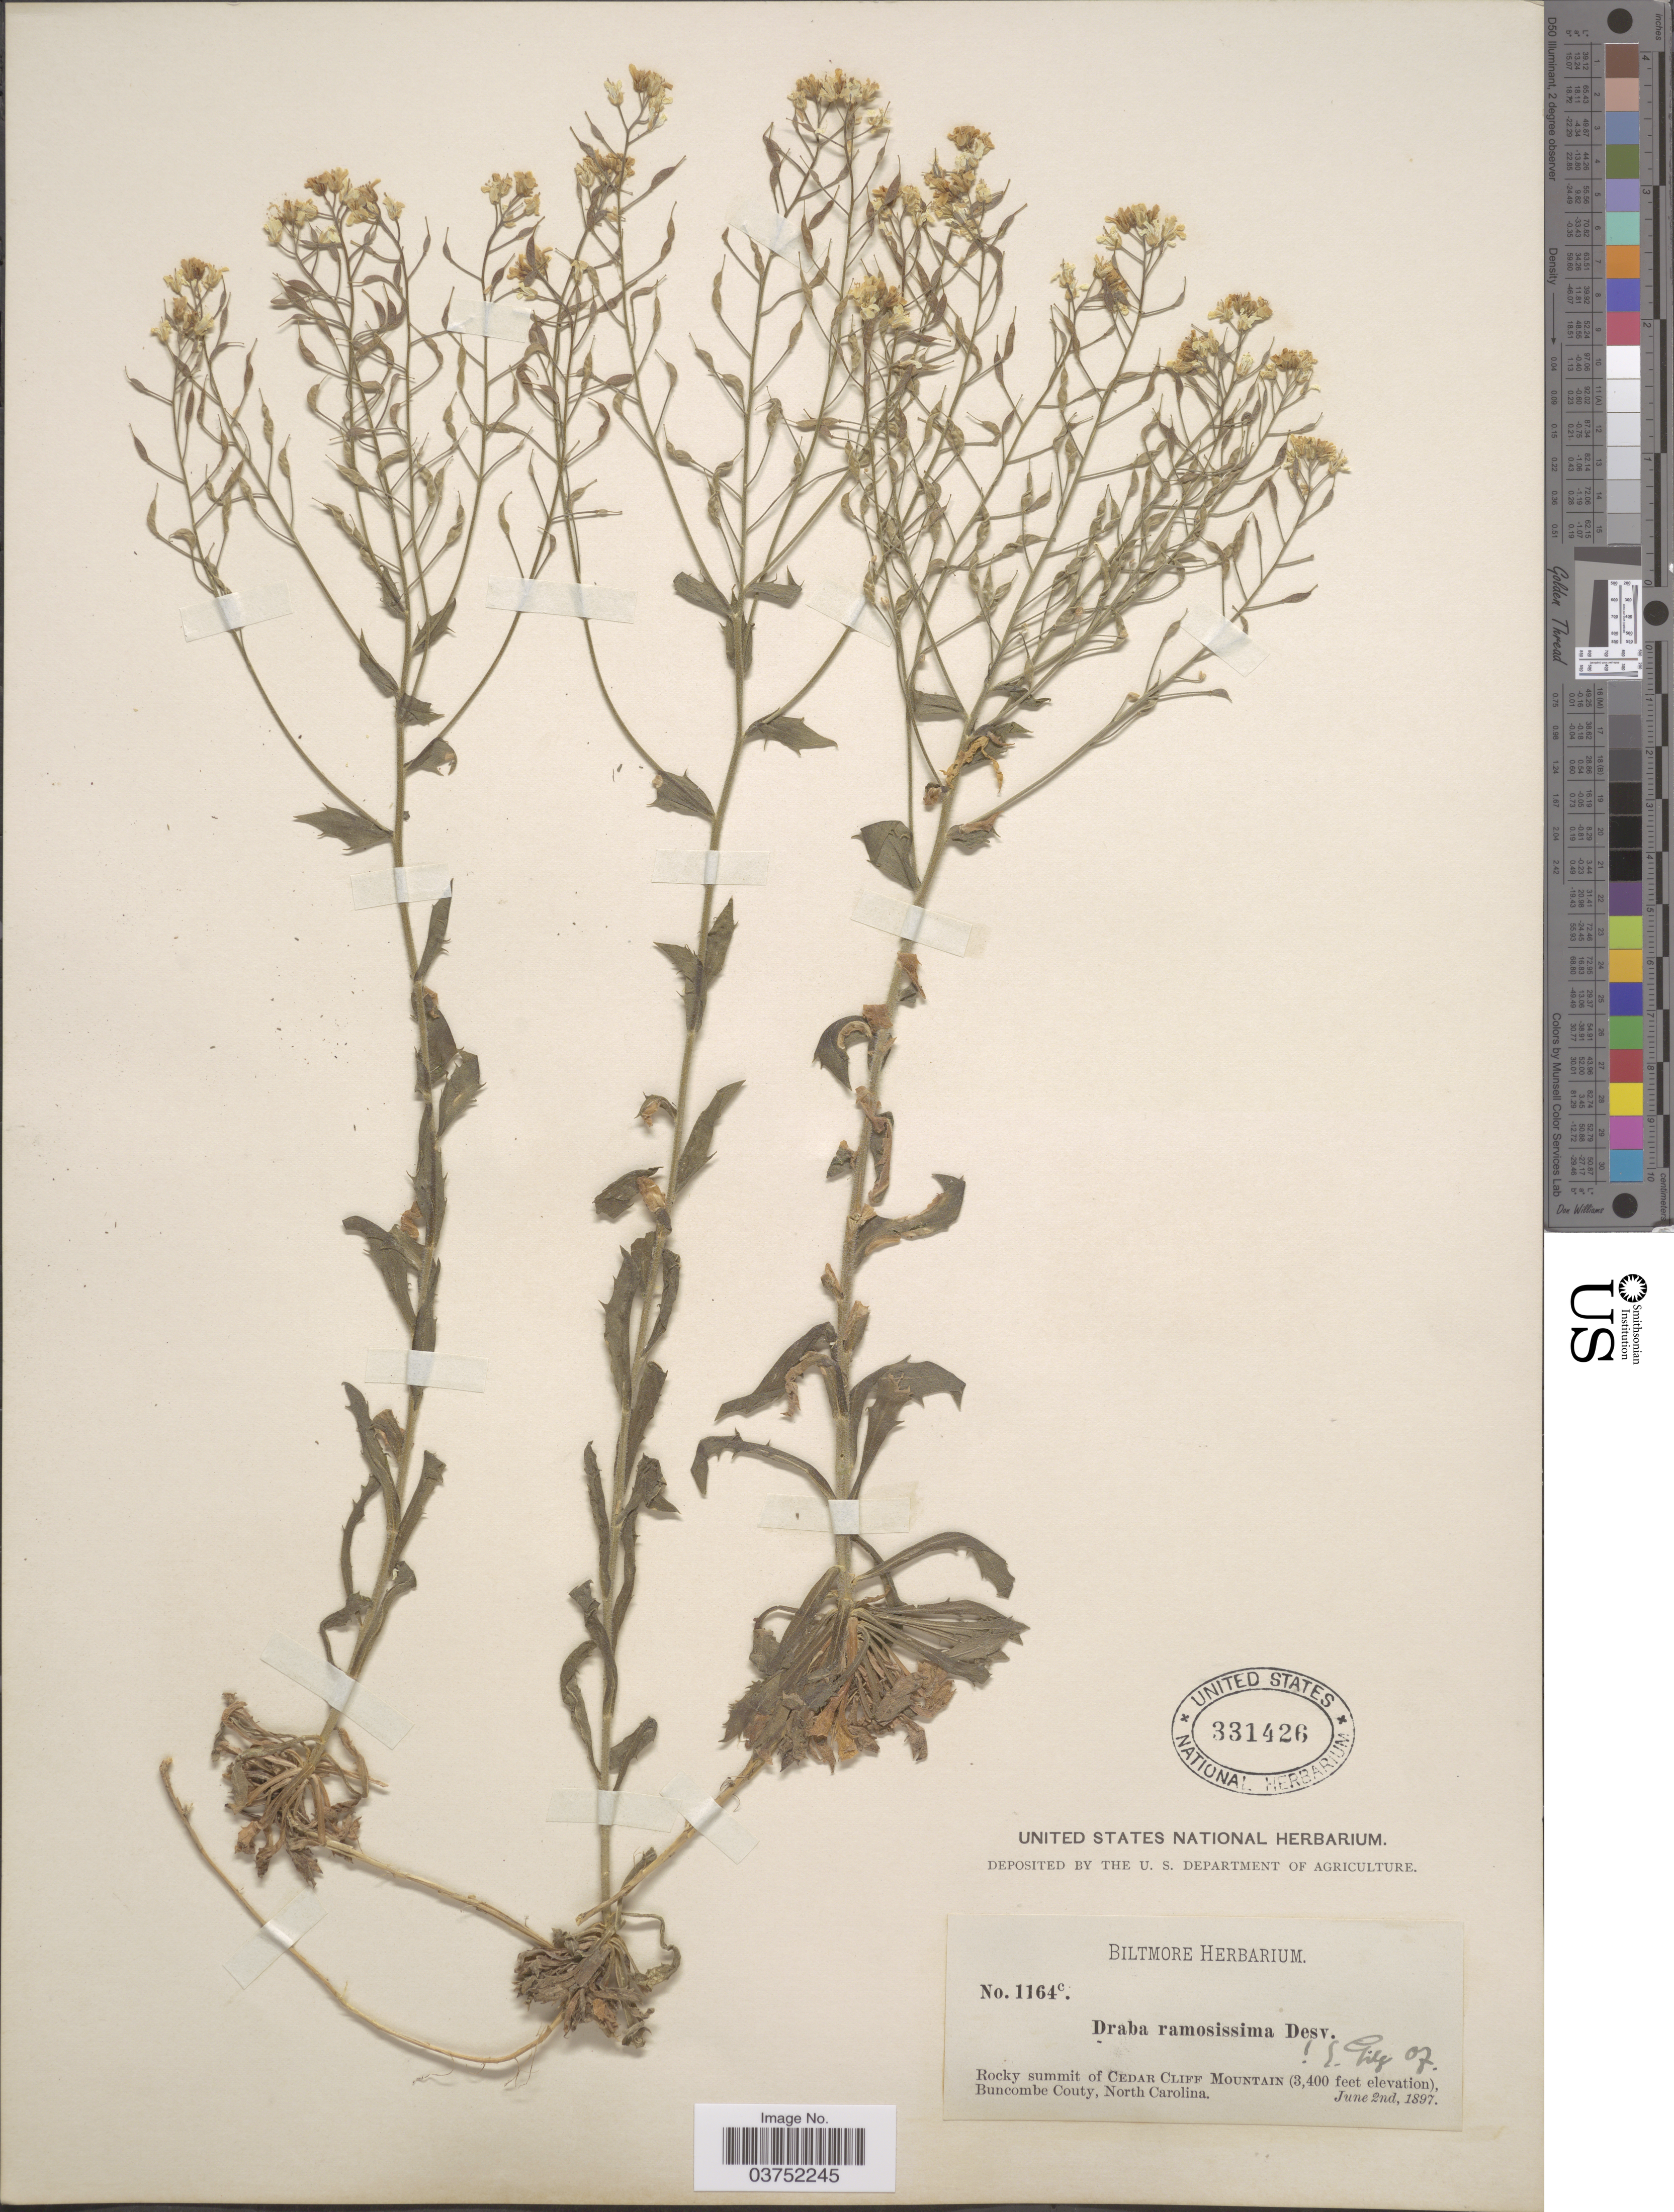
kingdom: Plantae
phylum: Tracheophyta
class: Magnoliopsida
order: Brassicales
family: Brassicaceae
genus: Draba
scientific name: Draba ramosissima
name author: Desv.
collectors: ex herb. Biltmore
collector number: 1164c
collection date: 1897-06-02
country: United States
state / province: North Carolina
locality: Rocky summit of Cedar Cliff Mountain. Buncombe County.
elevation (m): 1036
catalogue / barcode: US 331426